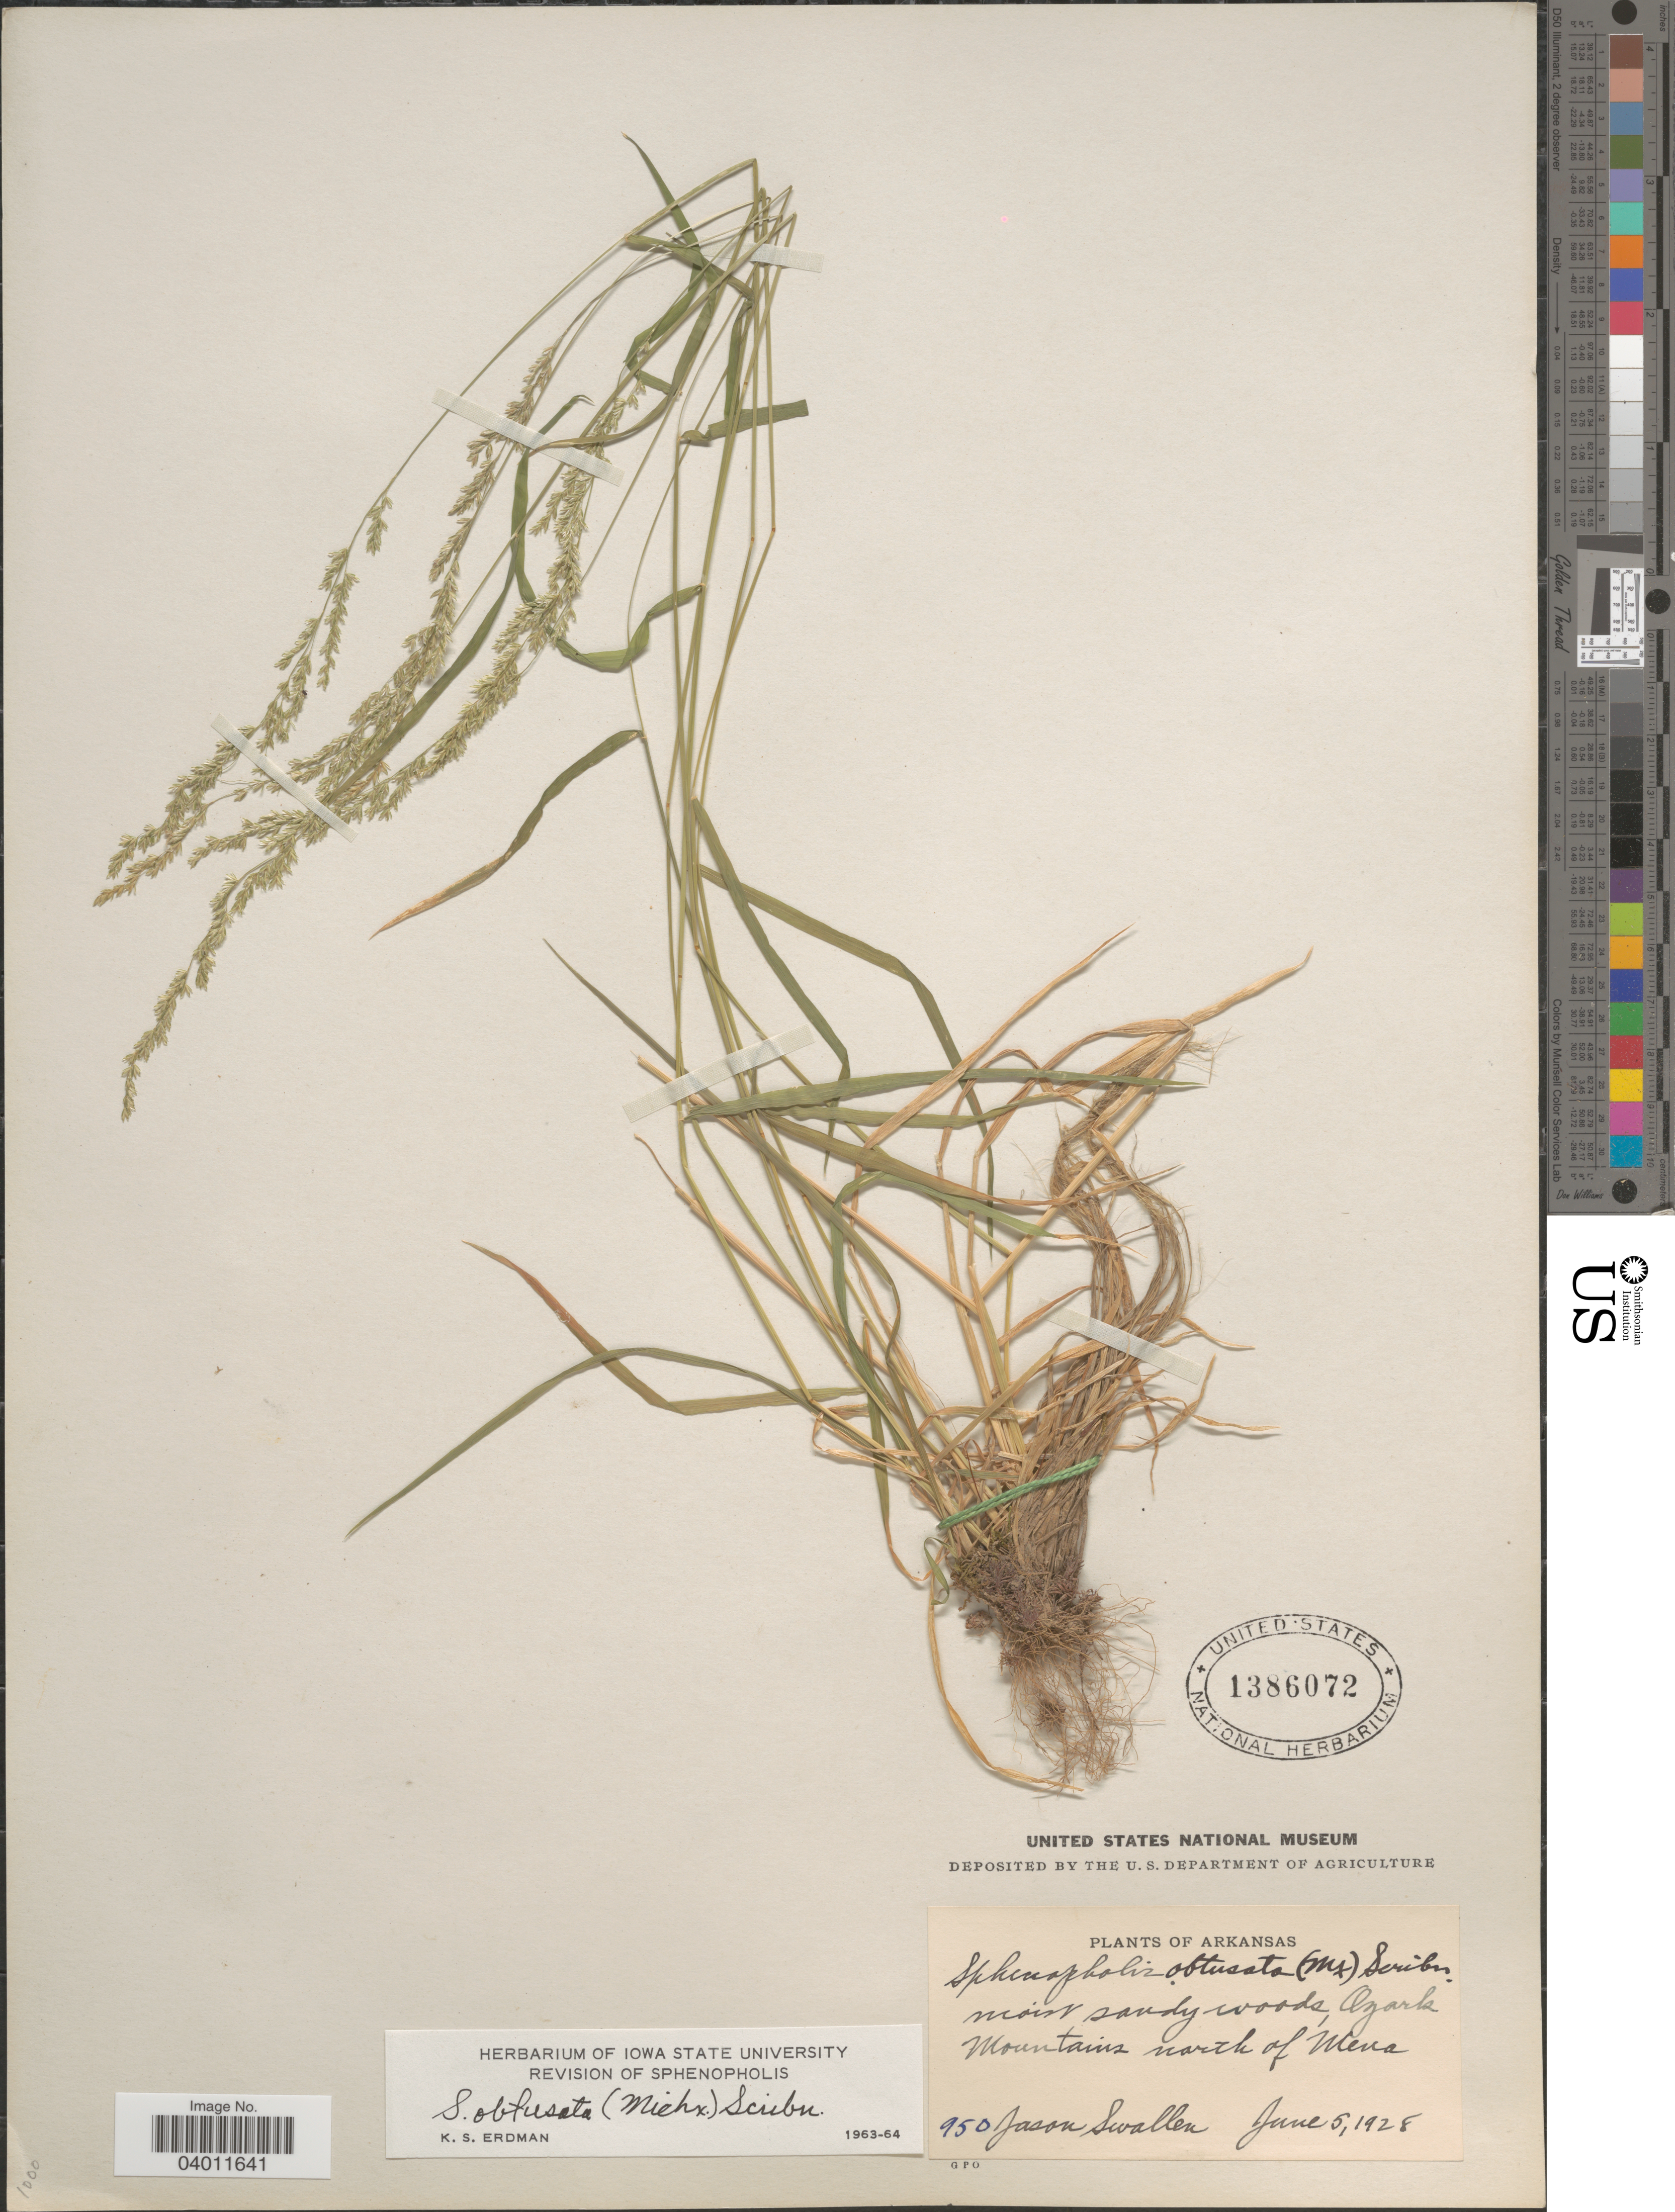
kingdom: Plantae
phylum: Tracheophyta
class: Liliopsida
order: Poales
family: Poaceae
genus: Sphenopholis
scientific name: Sphenopholis obtusata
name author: (Michx.) Scribn.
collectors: J. R. Swallen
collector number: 950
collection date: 1928-06-05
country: United States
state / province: Arkansas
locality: Moist sandy woods, Ozark Mountains north of Mena.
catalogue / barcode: US 1386072